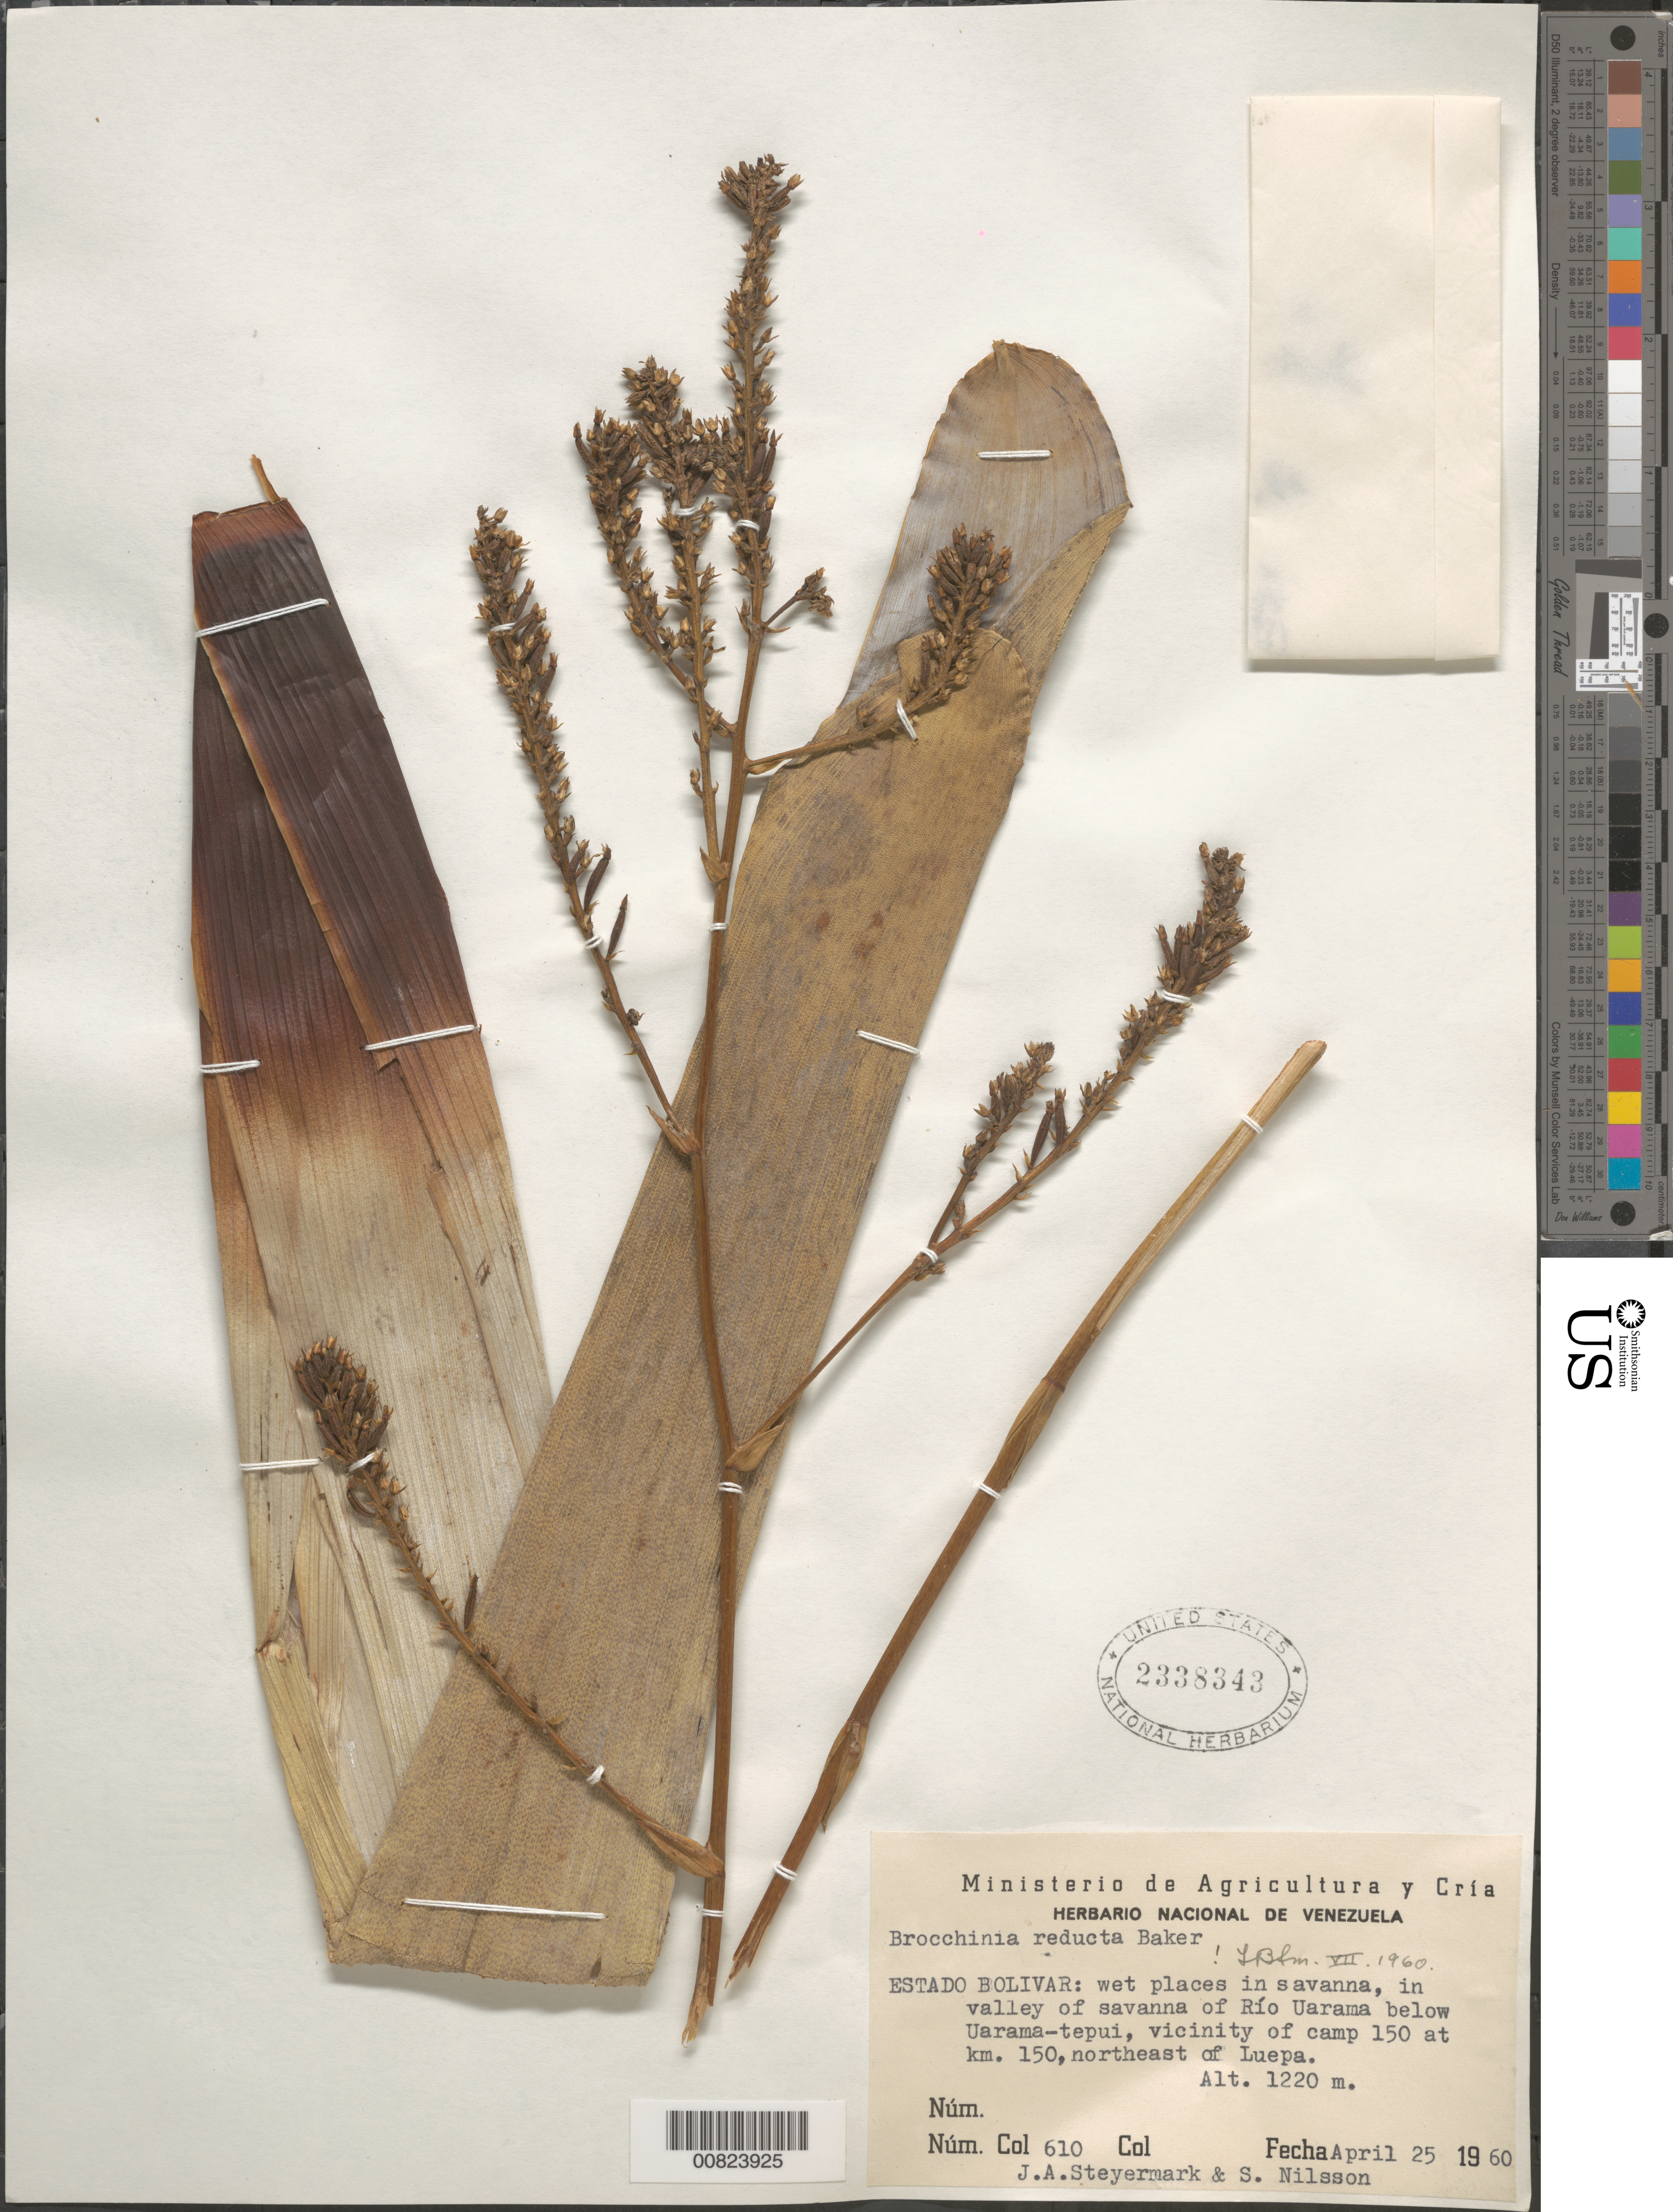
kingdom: Plantae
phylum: Tracheophyta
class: Liliopsida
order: Poales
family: Bromeliaceae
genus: Brocchinia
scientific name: Brocchinia reducta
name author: Baker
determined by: Smith, Lyman B., (US), NMNH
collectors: J. Steyermark & S. Nilsson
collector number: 60 610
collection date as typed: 25-Apr-60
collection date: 1960-04-25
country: Venezuela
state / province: Bolívar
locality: Río Uarama, below Uarama-tepuí, NE of Luepa, vic. of road campamento 150 at km 150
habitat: Wet places in savanna valley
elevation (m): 1220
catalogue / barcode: US 2338343